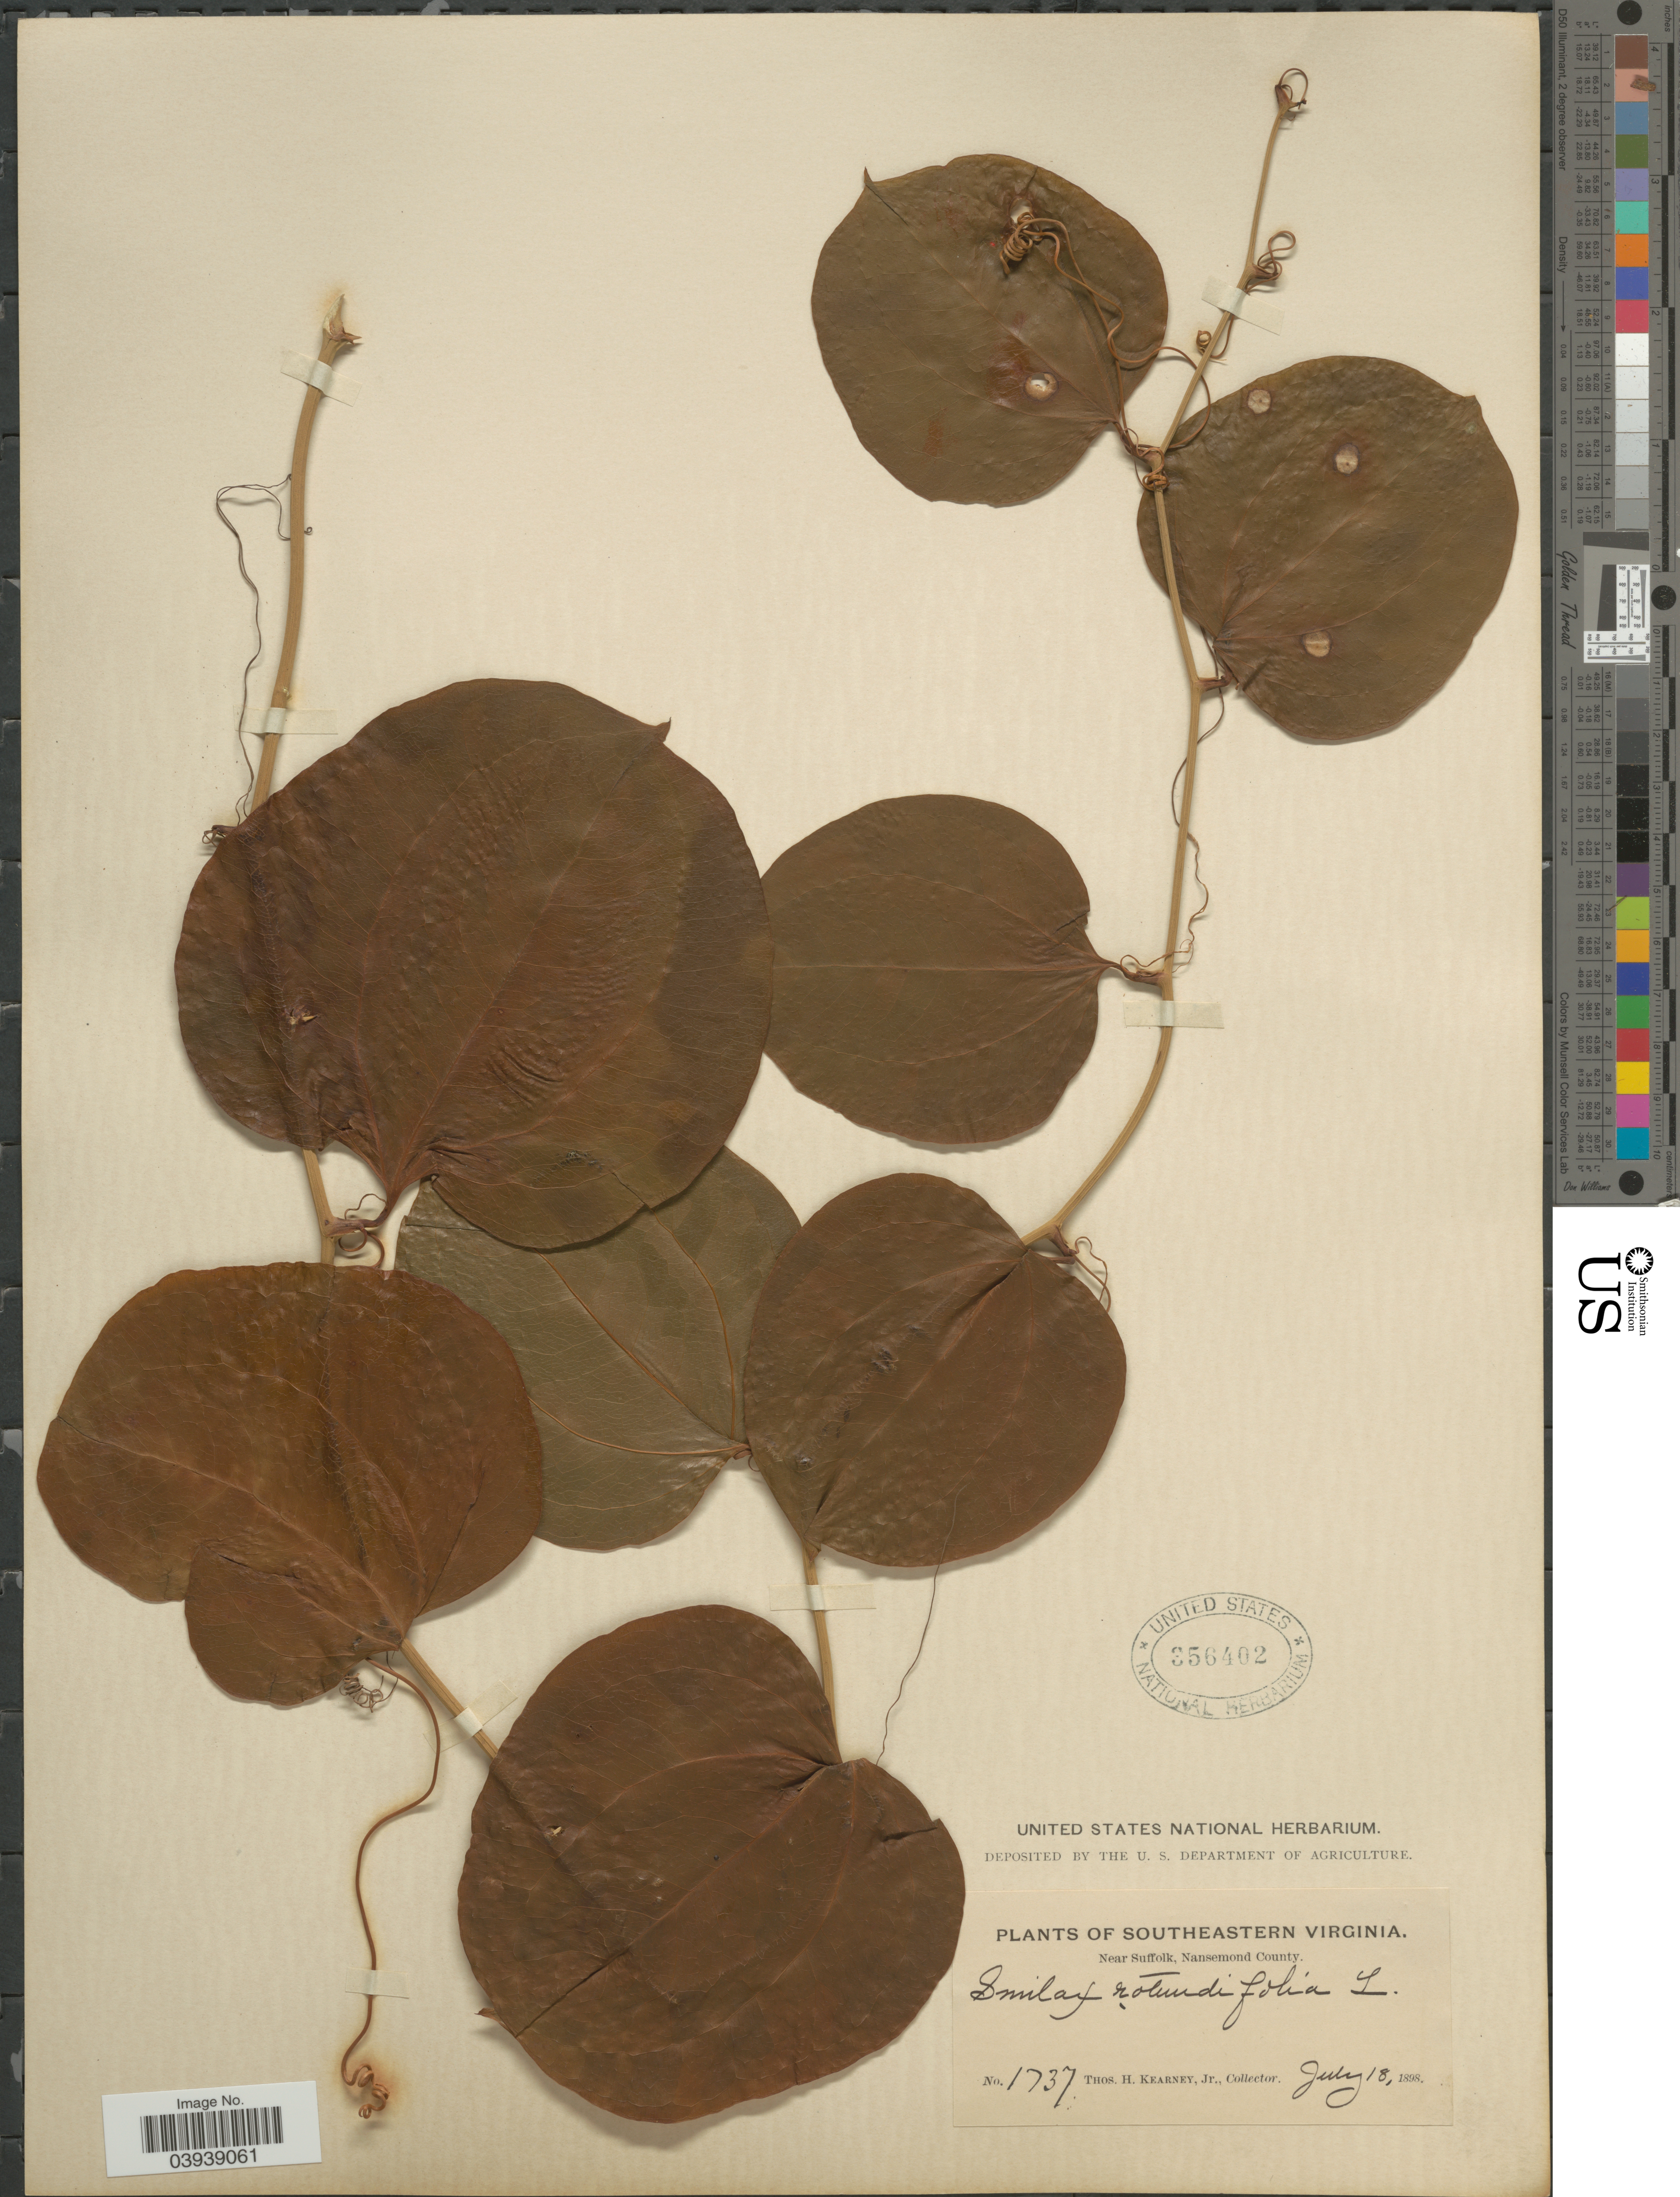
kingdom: Plantae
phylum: Tracheophyta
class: Liliopsida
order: Liliales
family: Smilacaceae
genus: Smilax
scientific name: Smilax rotundifolia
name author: L.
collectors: T. H. Kearney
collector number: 1737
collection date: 1898-07-18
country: United States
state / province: Virginia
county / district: City of Suffolk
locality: Southeastern Virginia. Near Suffolk, Nansemond County.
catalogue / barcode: US 356402